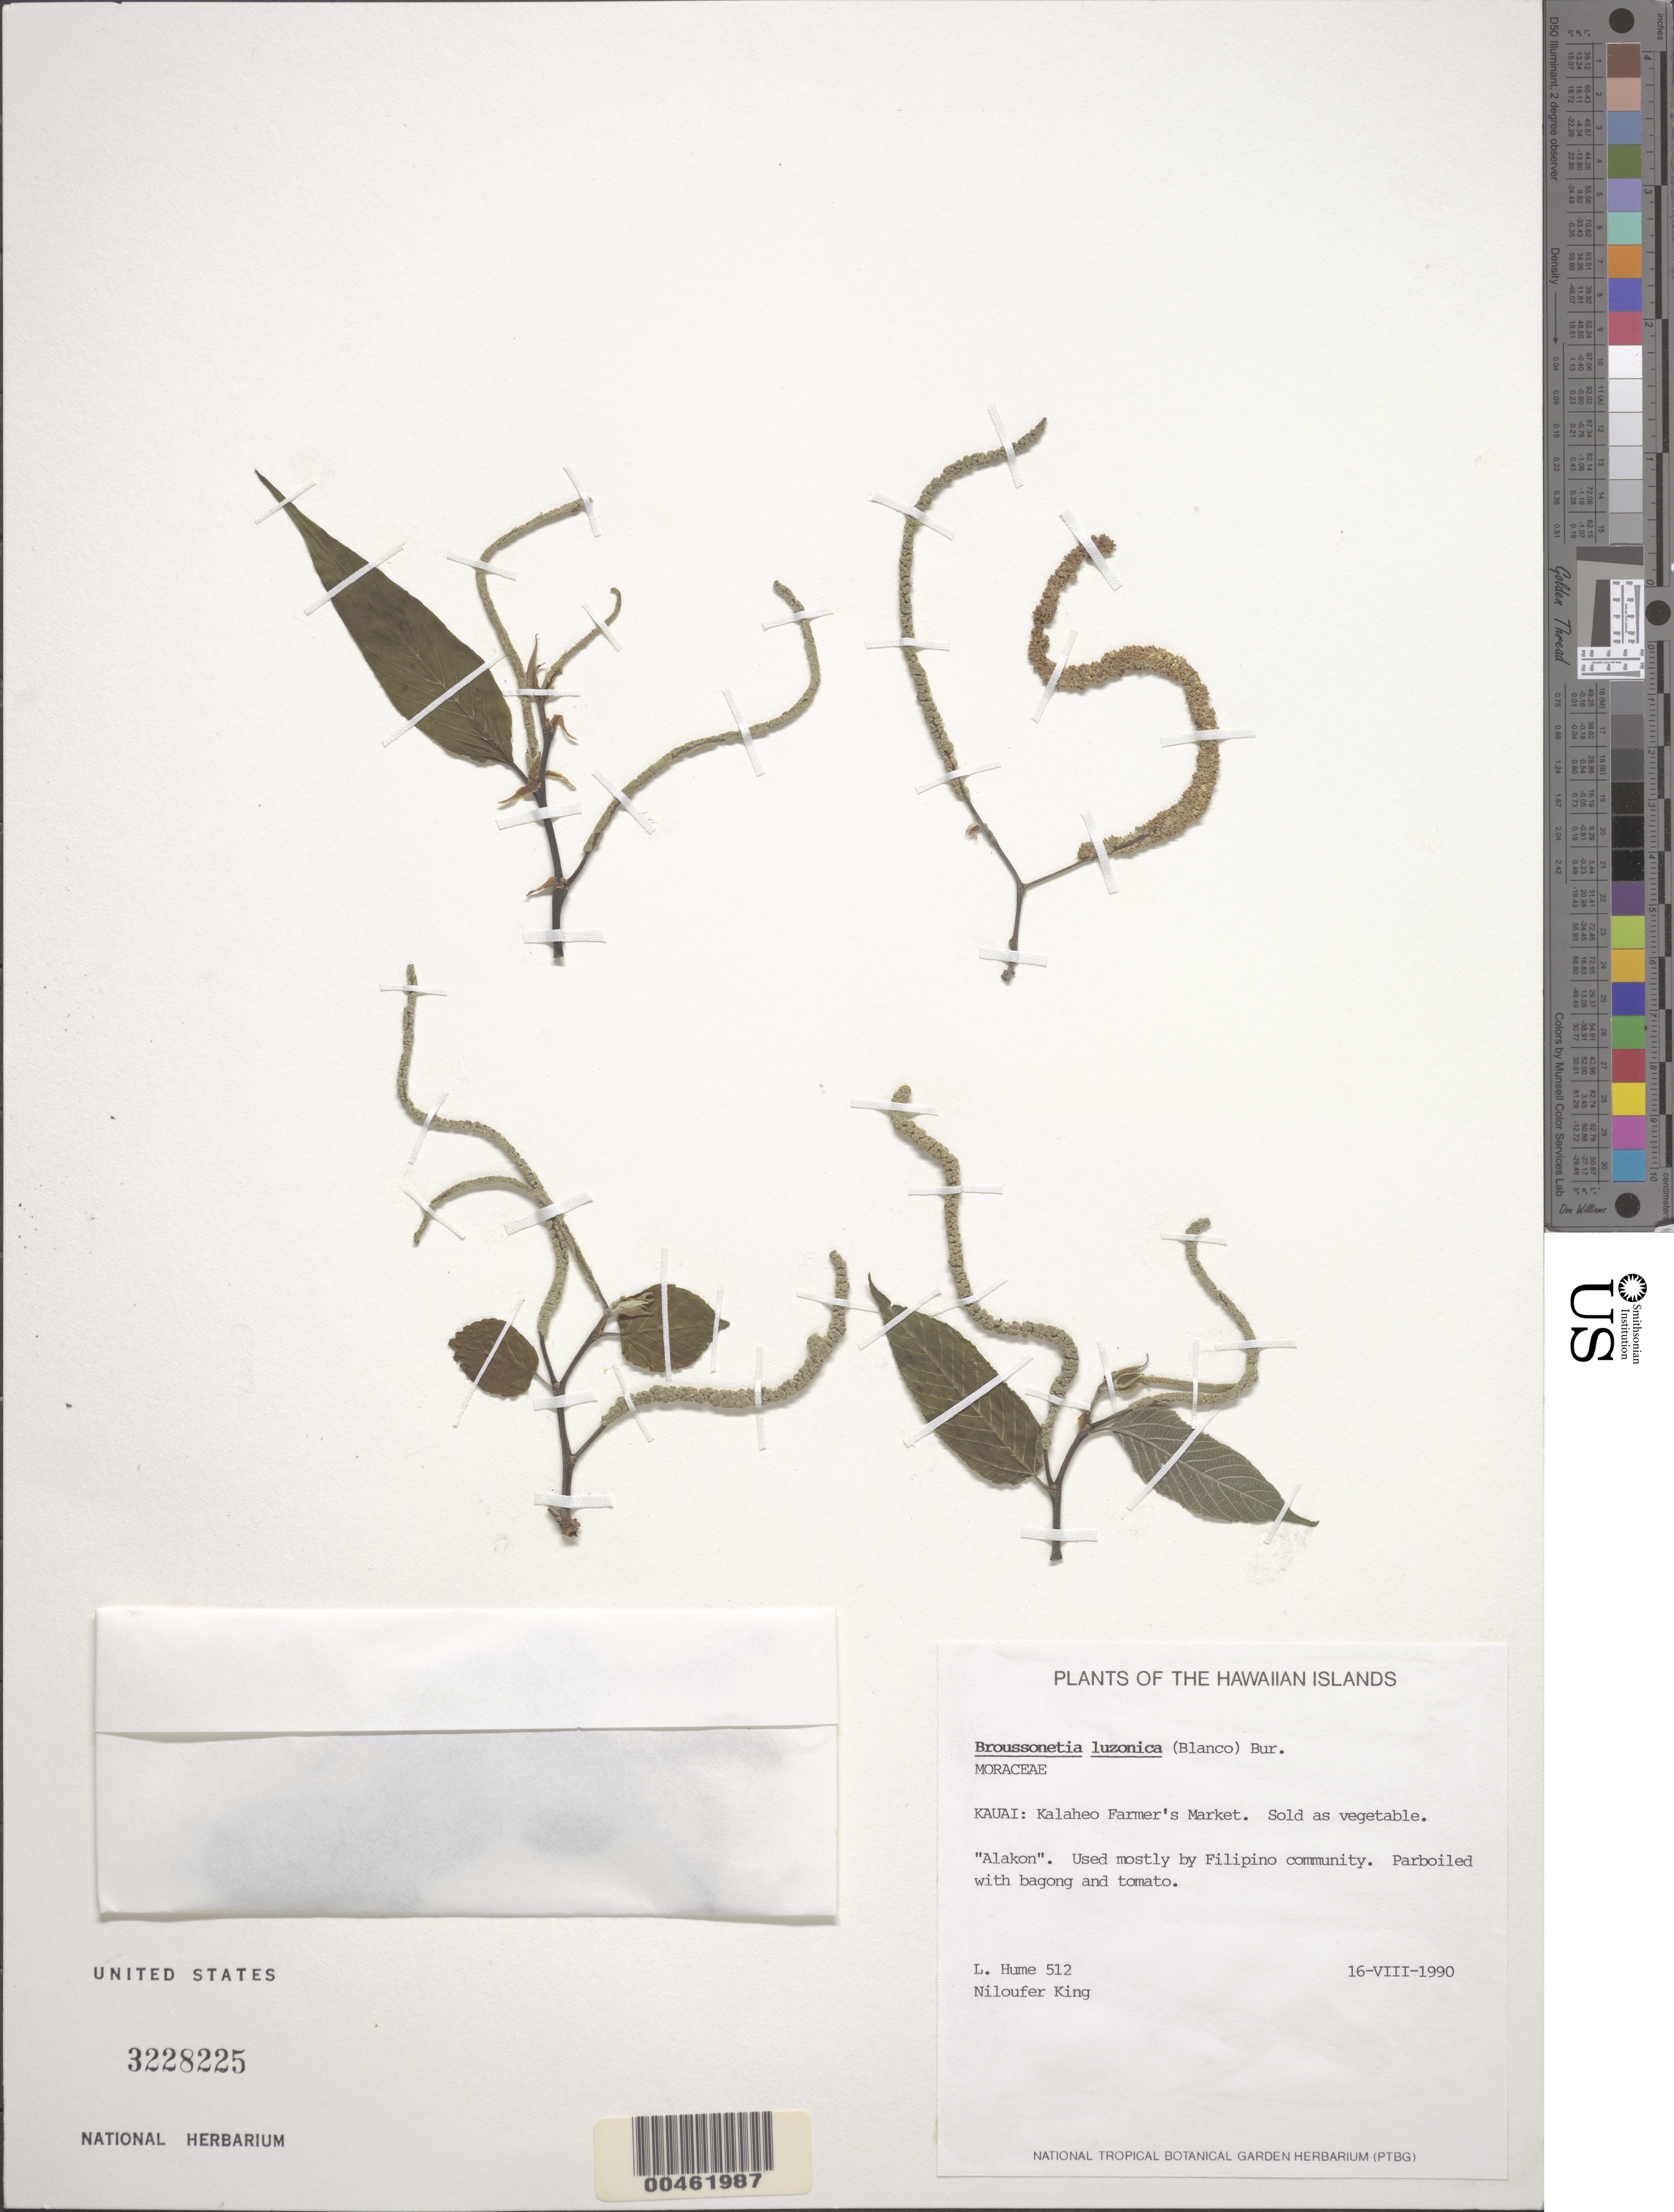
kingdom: Plantae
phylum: Tracheophyta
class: Magnoliopsida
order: Rosales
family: Moraceae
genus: Allaeanthus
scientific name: Allaeanthus luzonicus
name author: Fern.-Vill.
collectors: L. Hume & N. King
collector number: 512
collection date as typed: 16 Aug 1990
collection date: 1990-08-16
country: United States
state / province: Hawaii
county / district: Kauai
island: Kaua'i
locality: Kalaheo Farmer's Market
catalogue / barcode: US 3228225